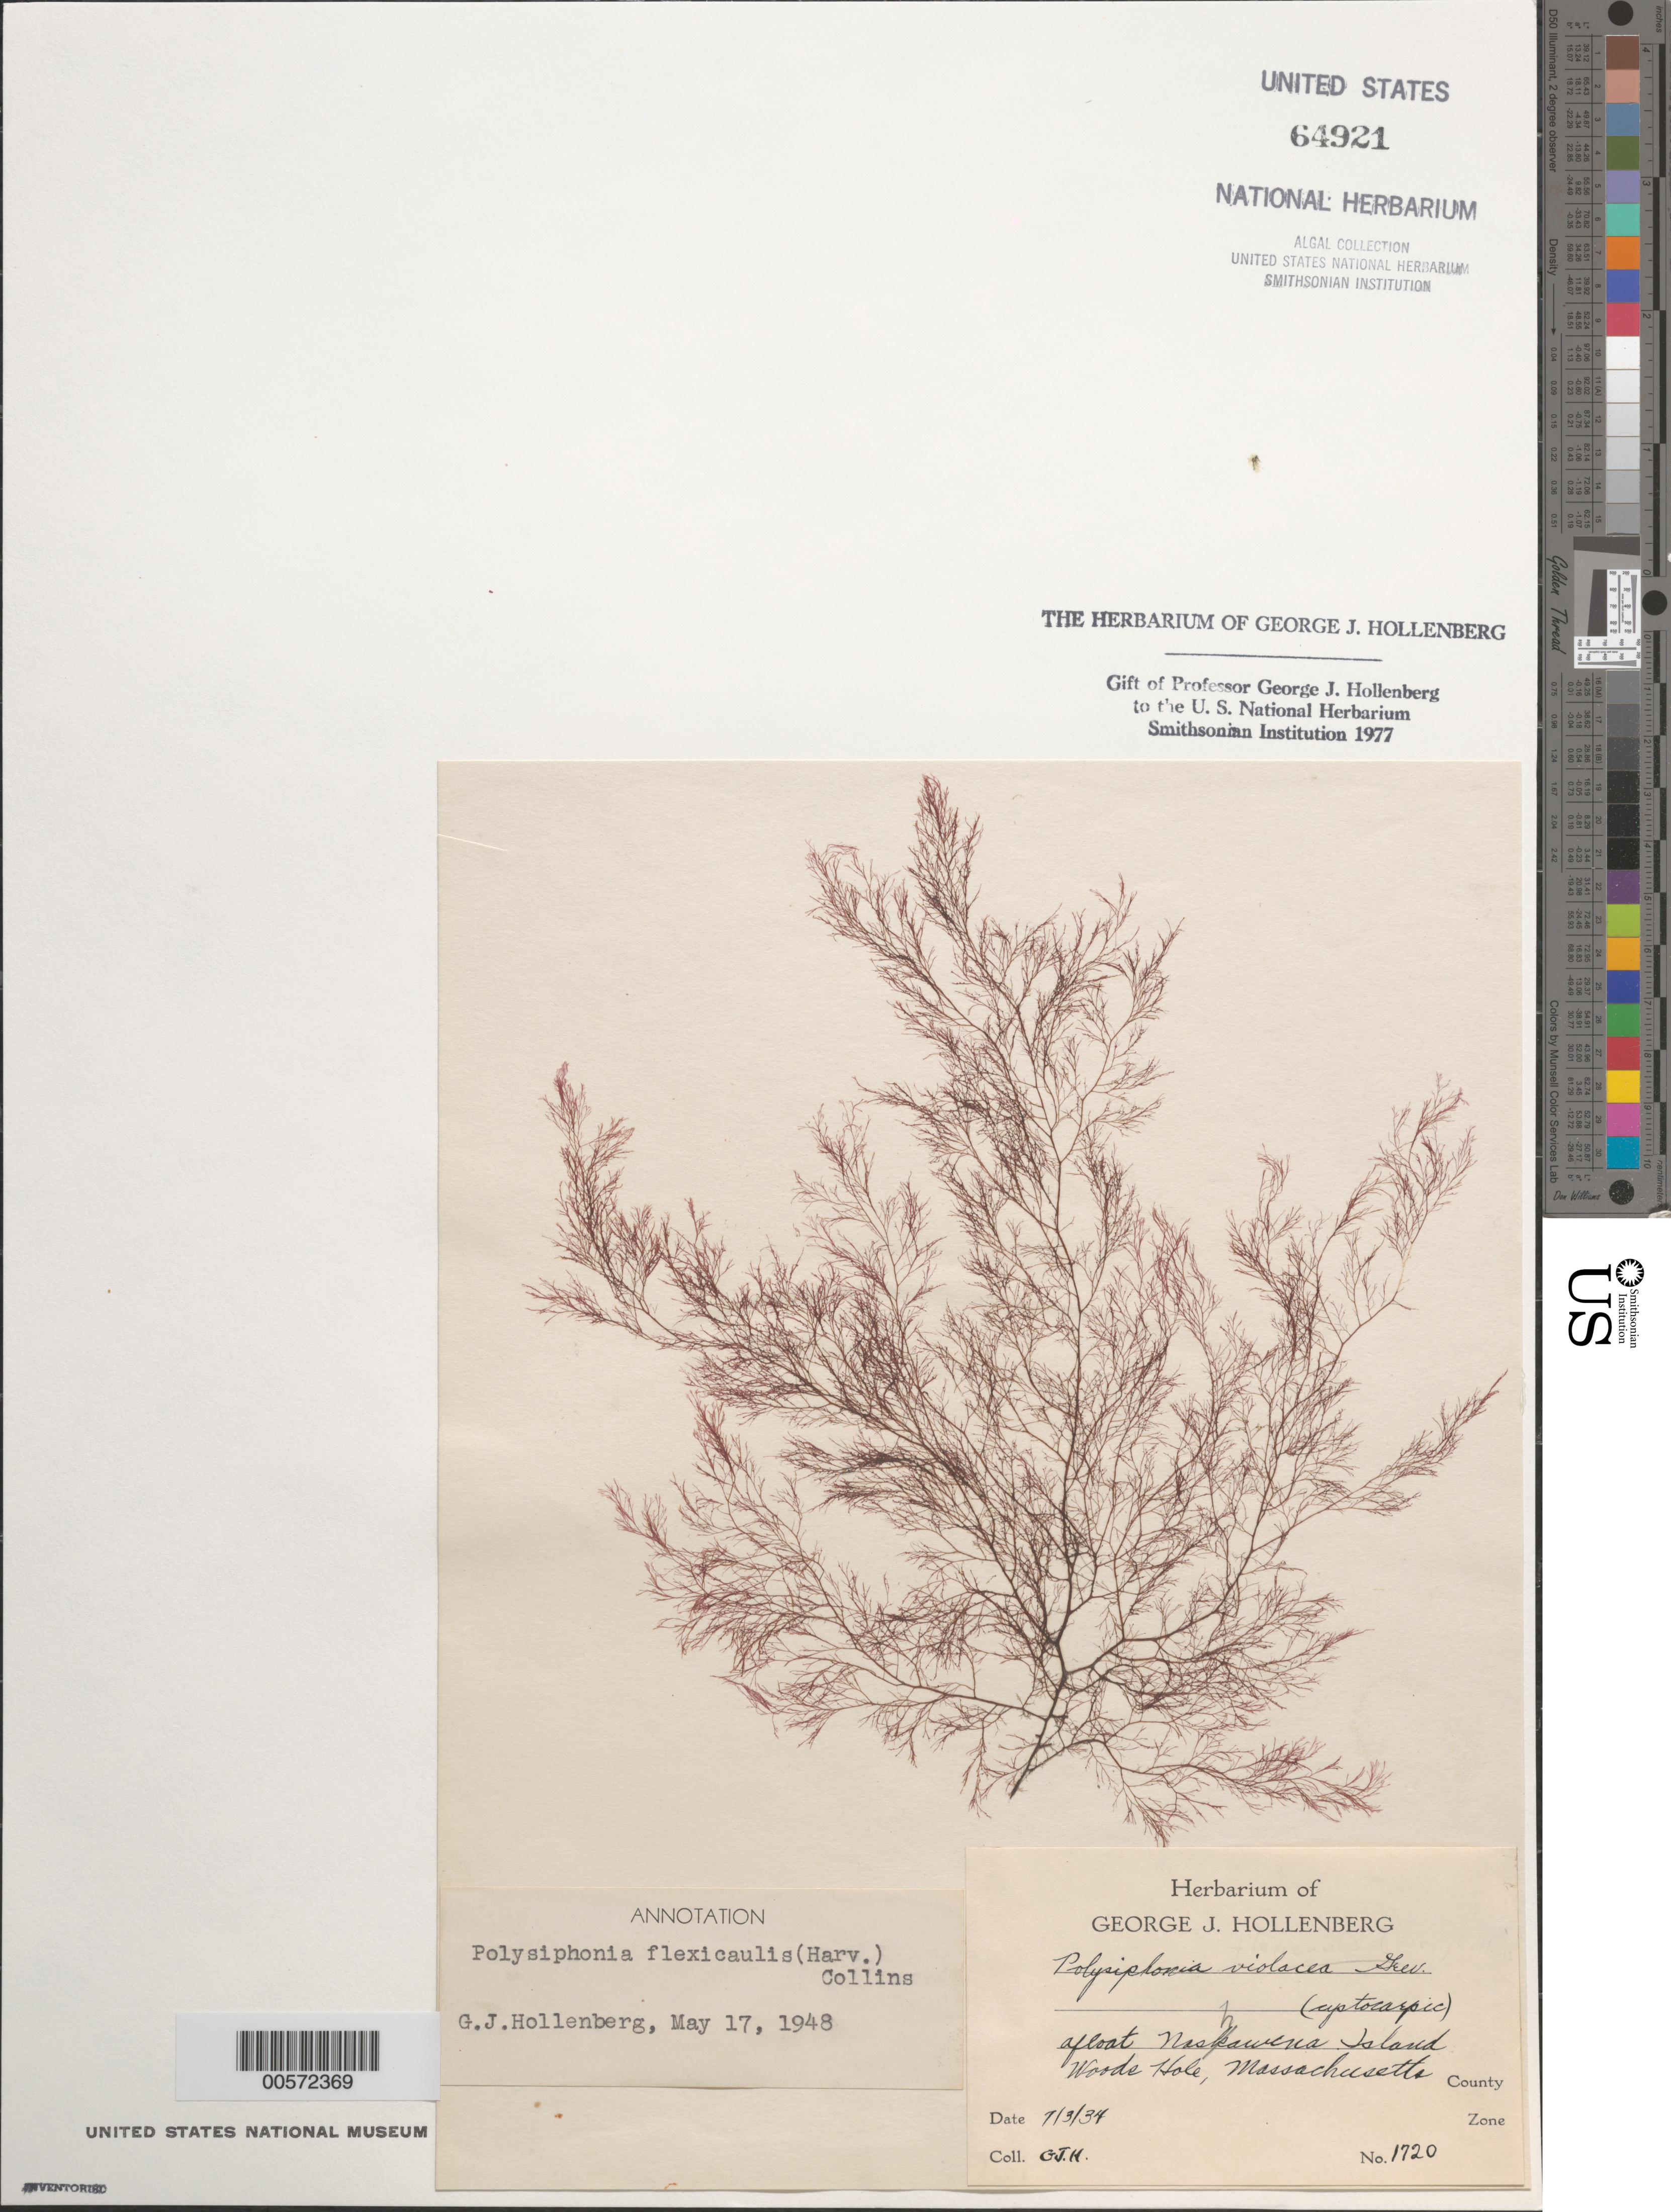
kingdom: Plantae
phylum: Rhodophyta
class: Florideophyceae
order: Ceramiales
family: Rhodomelaceae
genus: Leptosiphonia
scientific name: Leptosiphonia flexicaulis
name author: (Harv.) Savoie & G.W. Saunders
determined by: Algae name updating Project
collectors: G. Hollenberg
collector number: GJH 1720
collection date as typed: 03 Jul 1934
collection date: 1934-07-03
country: United States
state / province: Massachusetts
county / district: Dukes County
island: Nashawena Island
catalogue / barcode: US 64921